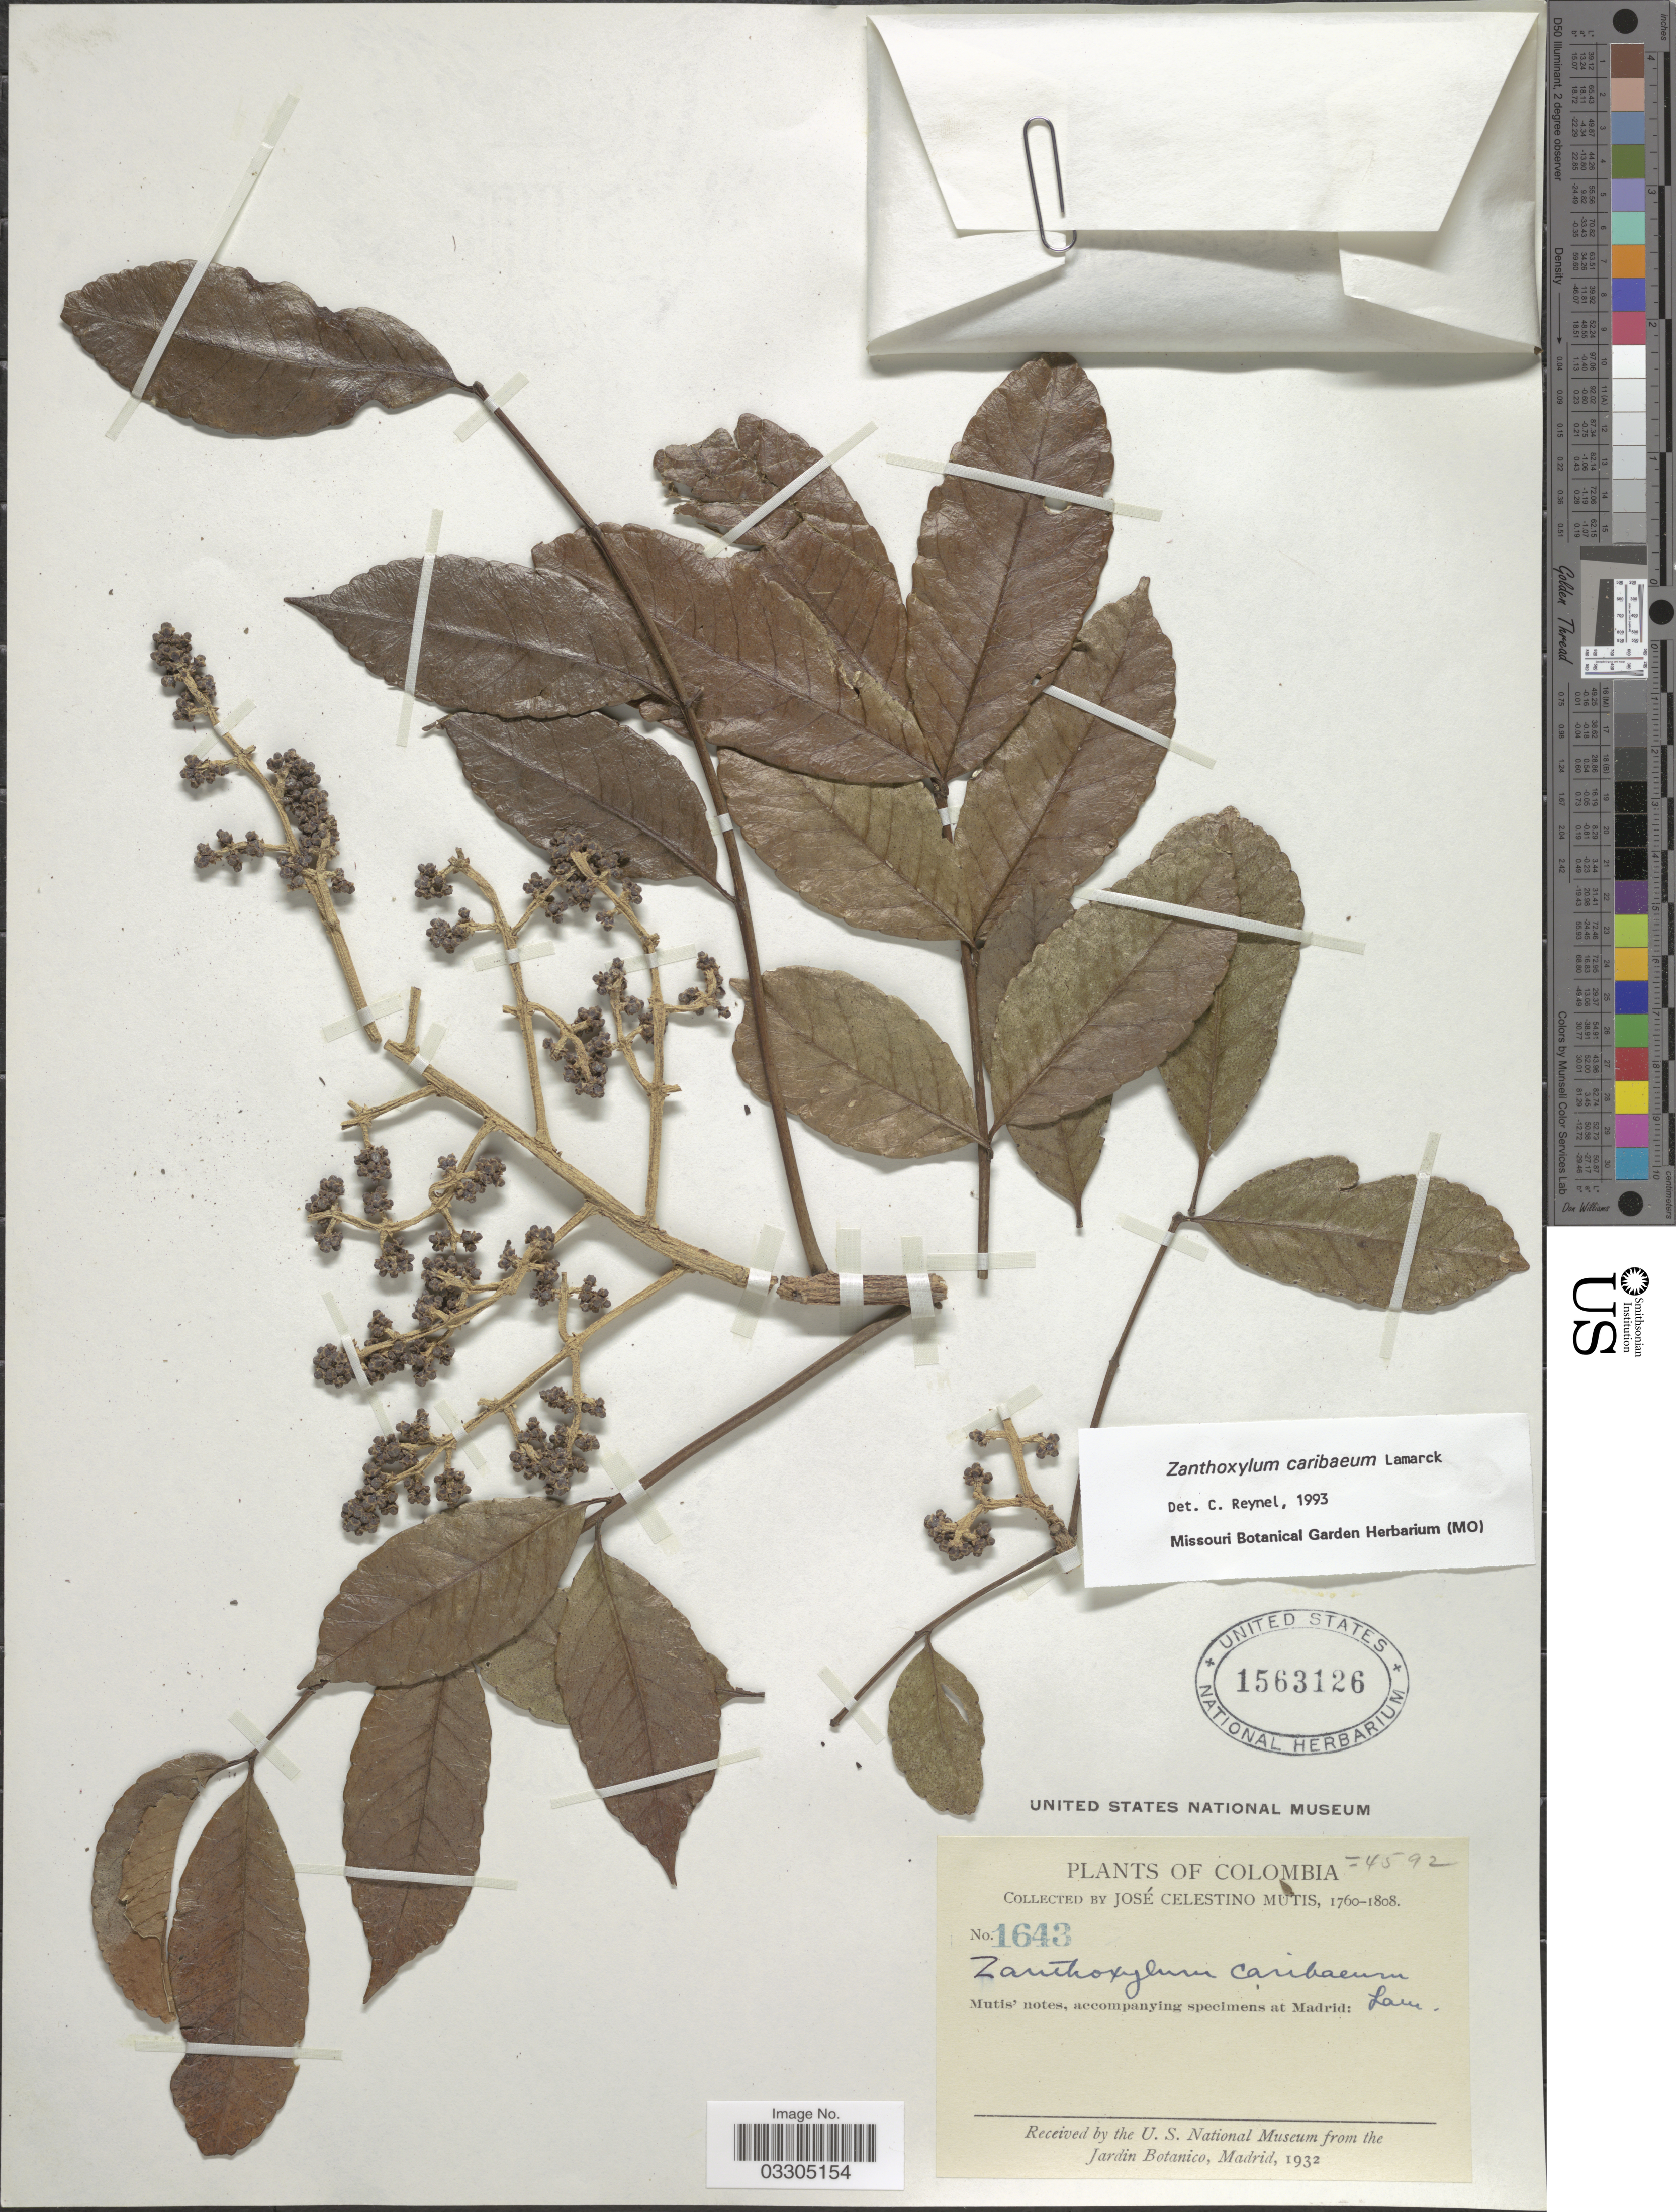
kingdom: Plantae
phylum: Tracheophyta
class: Magnoliopsida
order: Sapindales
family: Rutaceae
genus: Zanthoxylum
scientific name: Zanthoxylum caribaeum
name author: Lam.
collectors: J. C. B. Mutis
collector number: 1643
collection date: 1760/1808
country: Colombia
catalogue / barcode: US 1563126